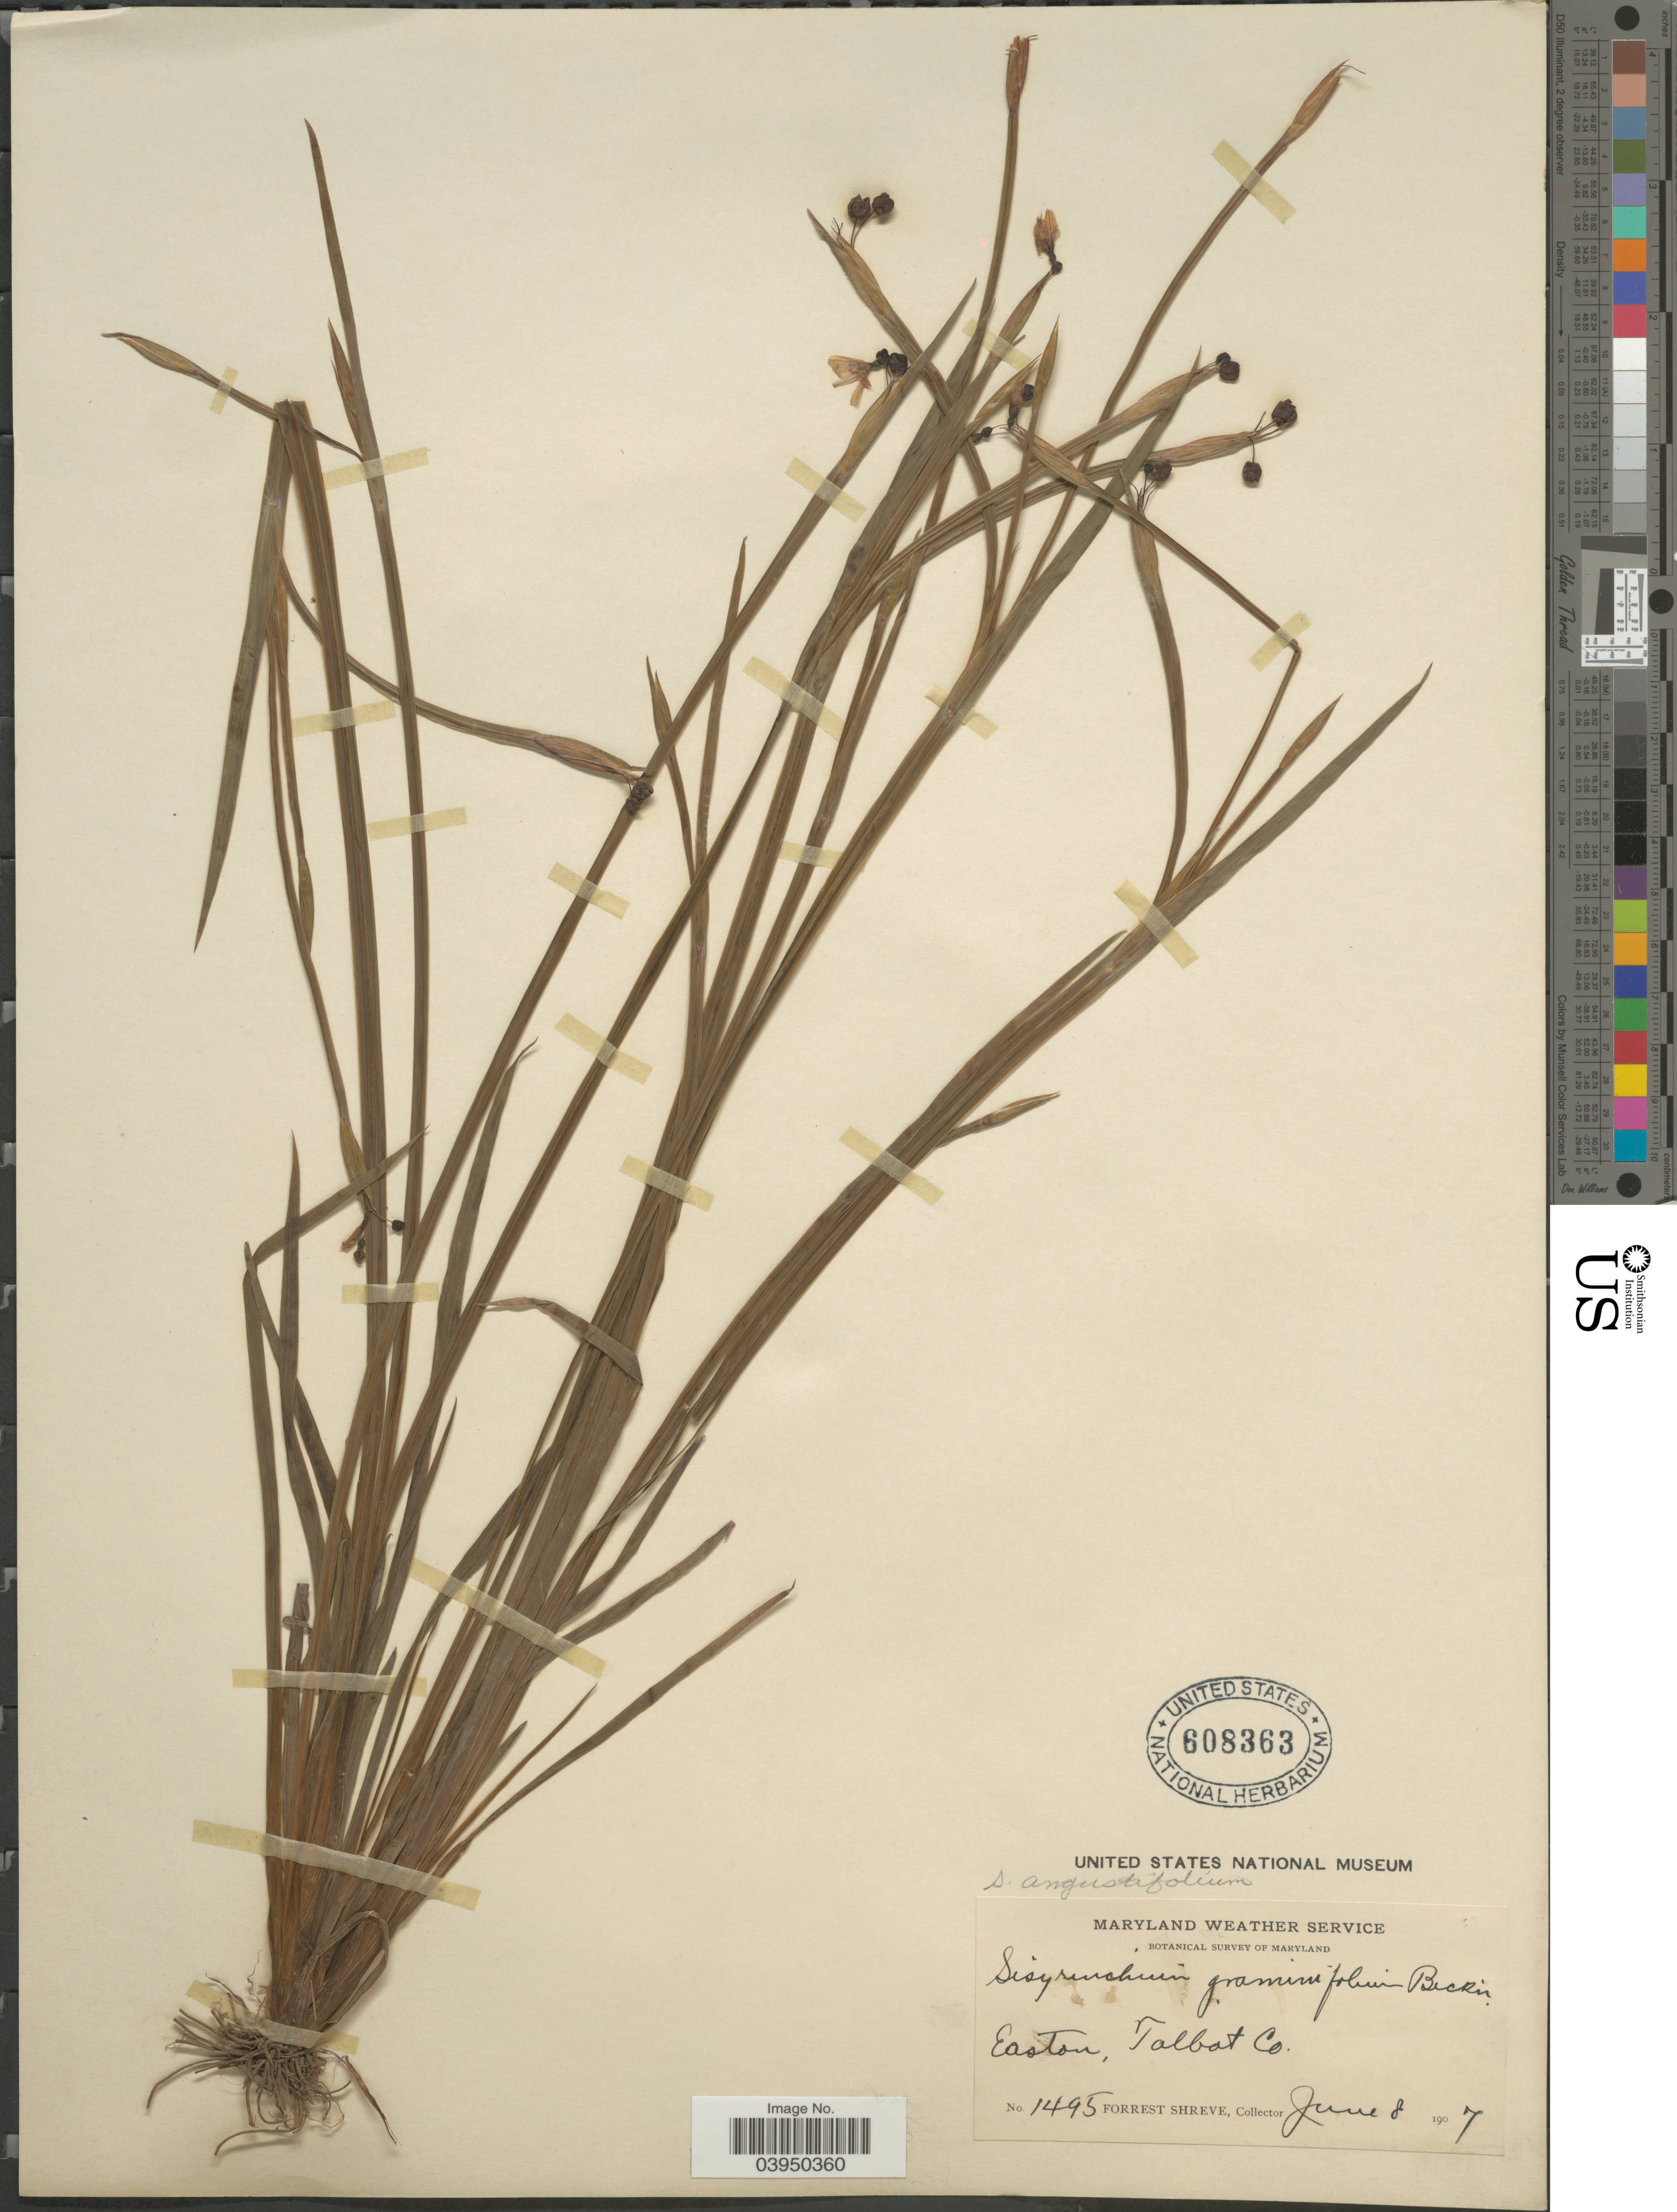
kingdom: Plantae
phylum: Tracheophyta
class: Liliopsida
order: Asparagales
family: Iridaceae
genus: Sisyrinchium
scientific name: Sisyrinchium angustifolium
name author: Mill.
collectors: F. Shreve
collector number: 1495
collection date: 1907-06-08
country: United States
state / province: Maryland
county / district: Talbot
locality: Easton, Talbot Co.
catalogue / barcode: US 608363